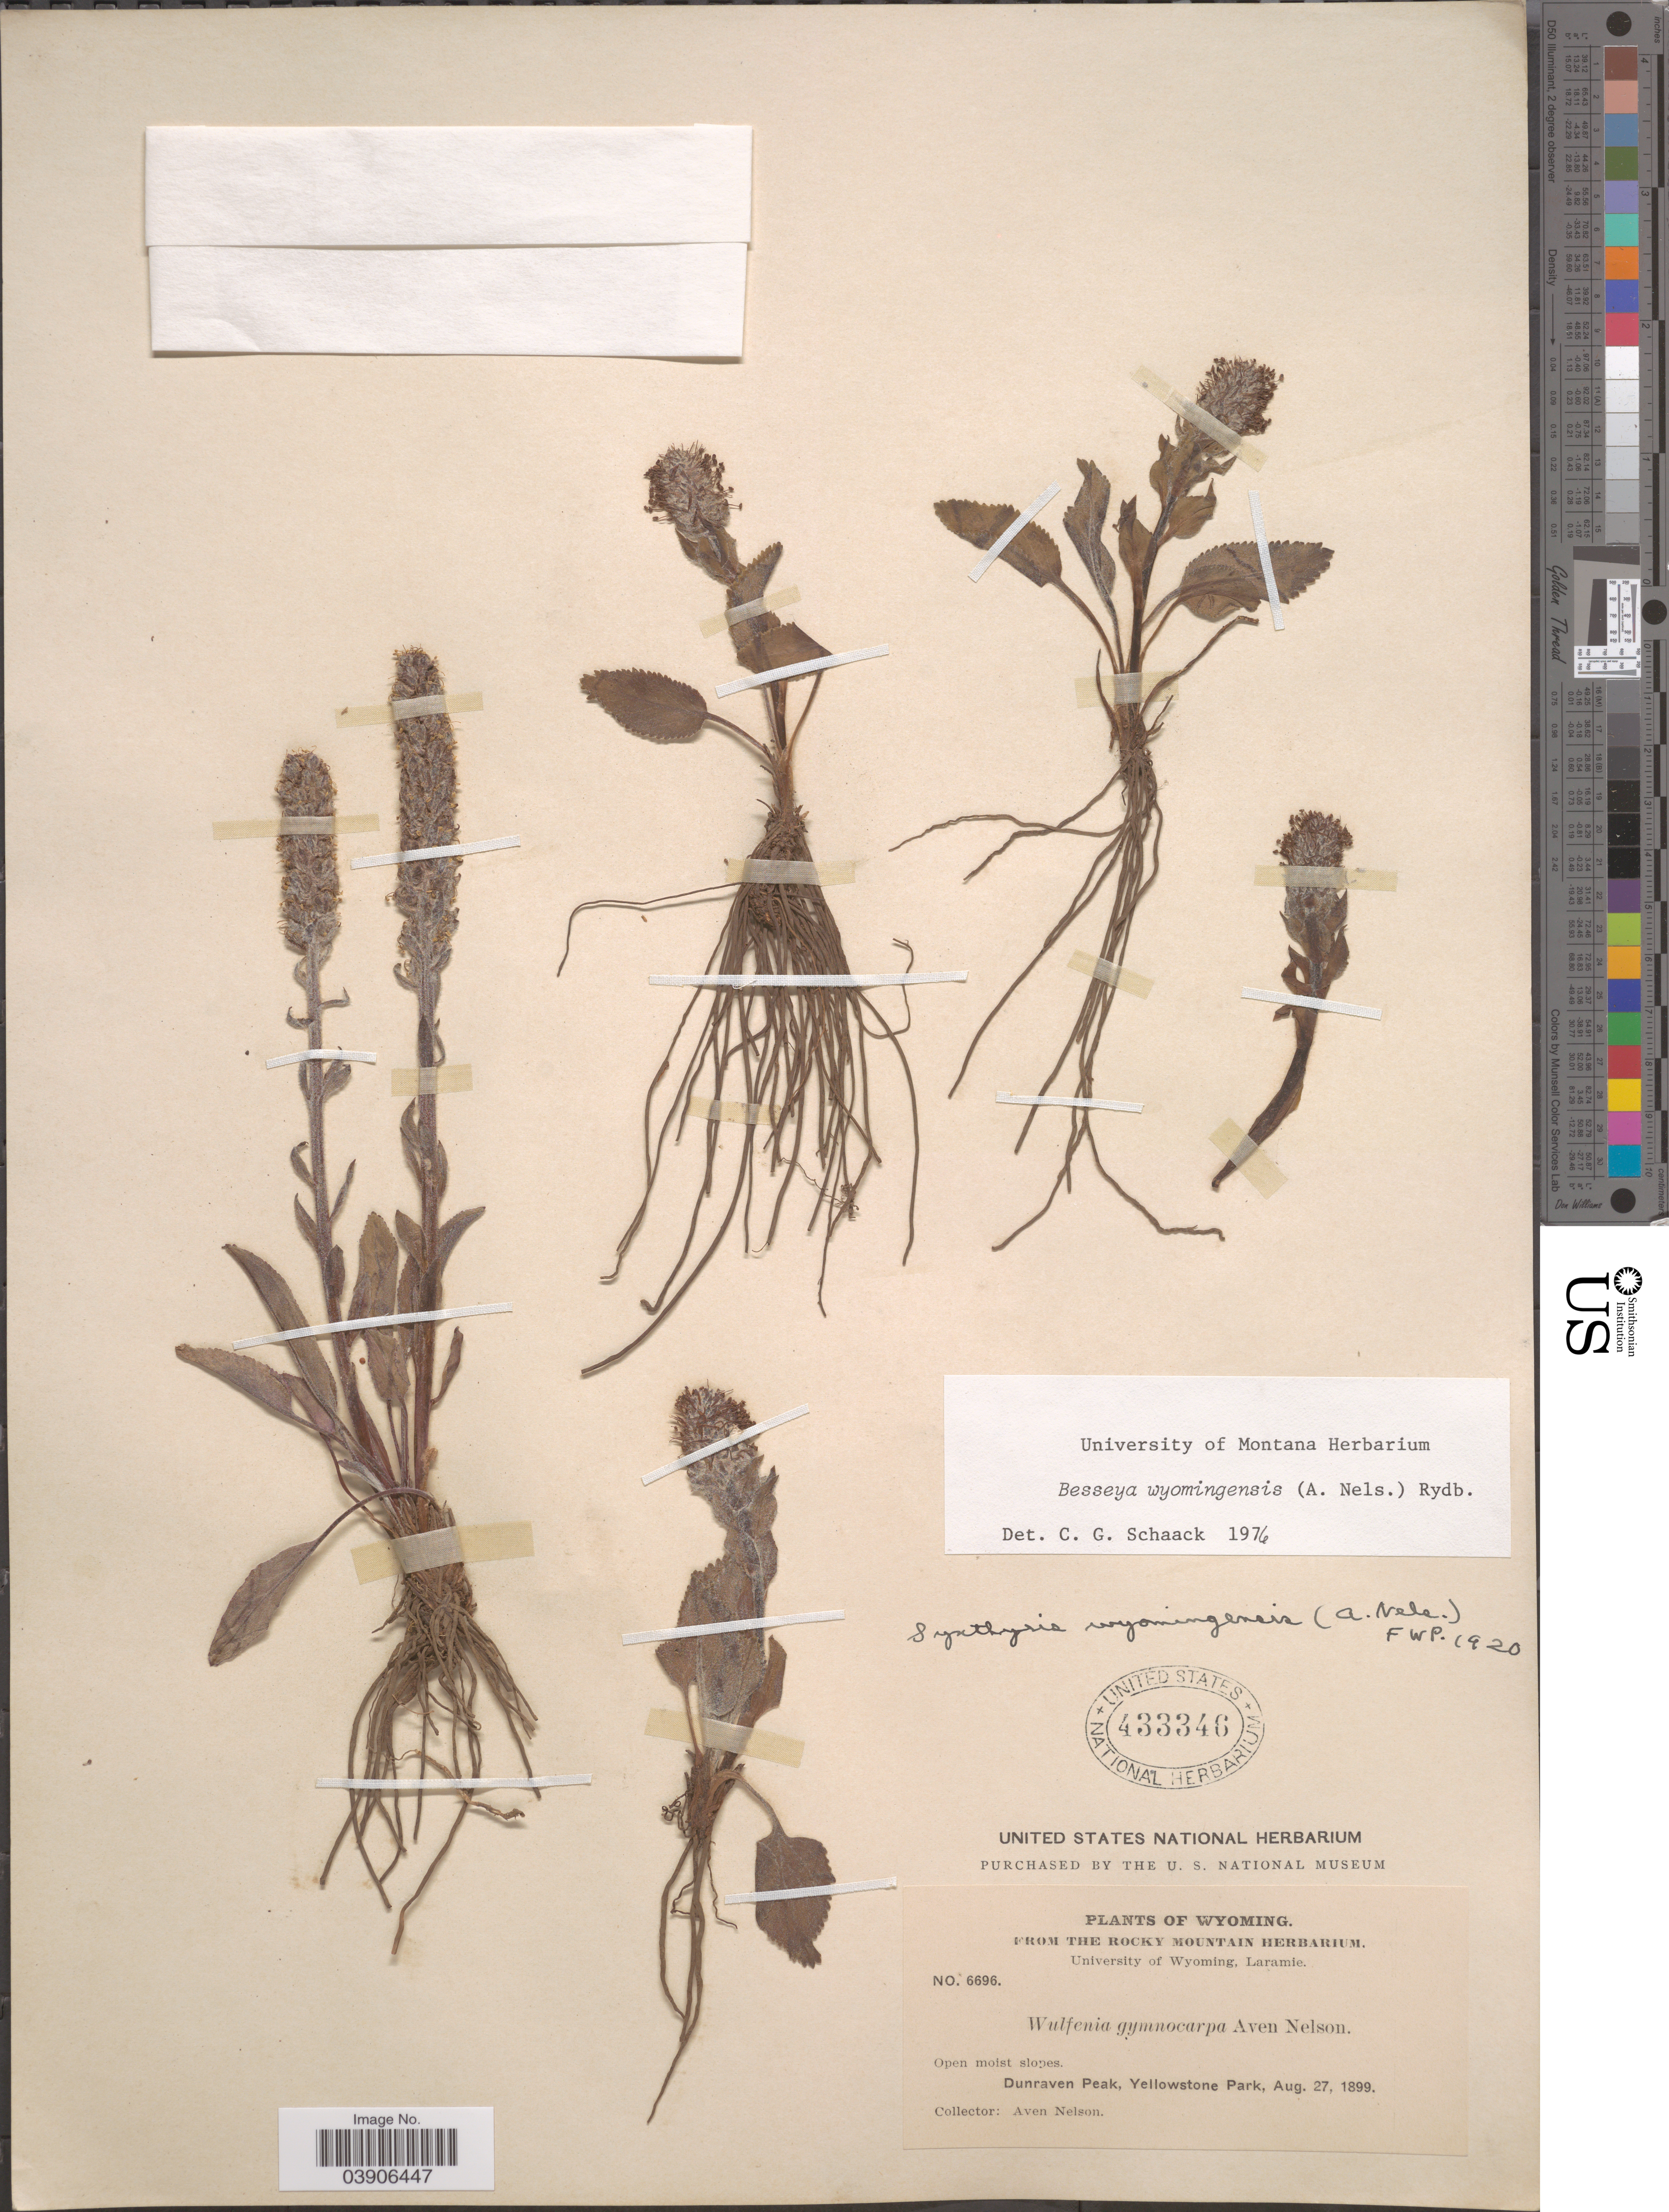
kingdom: Plantae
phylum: Tracheophyta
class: Magnoliopsida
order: Lamiales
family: Plantaginaceae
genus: Synthyris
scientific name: Synthyris wyomingensis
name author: A. Heller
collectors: A. Nelson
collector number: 6696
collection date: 1899-08-27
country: United States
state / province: Wyoming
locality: Dunraven Peak, Yellowstone Park.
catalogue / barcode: US 433346